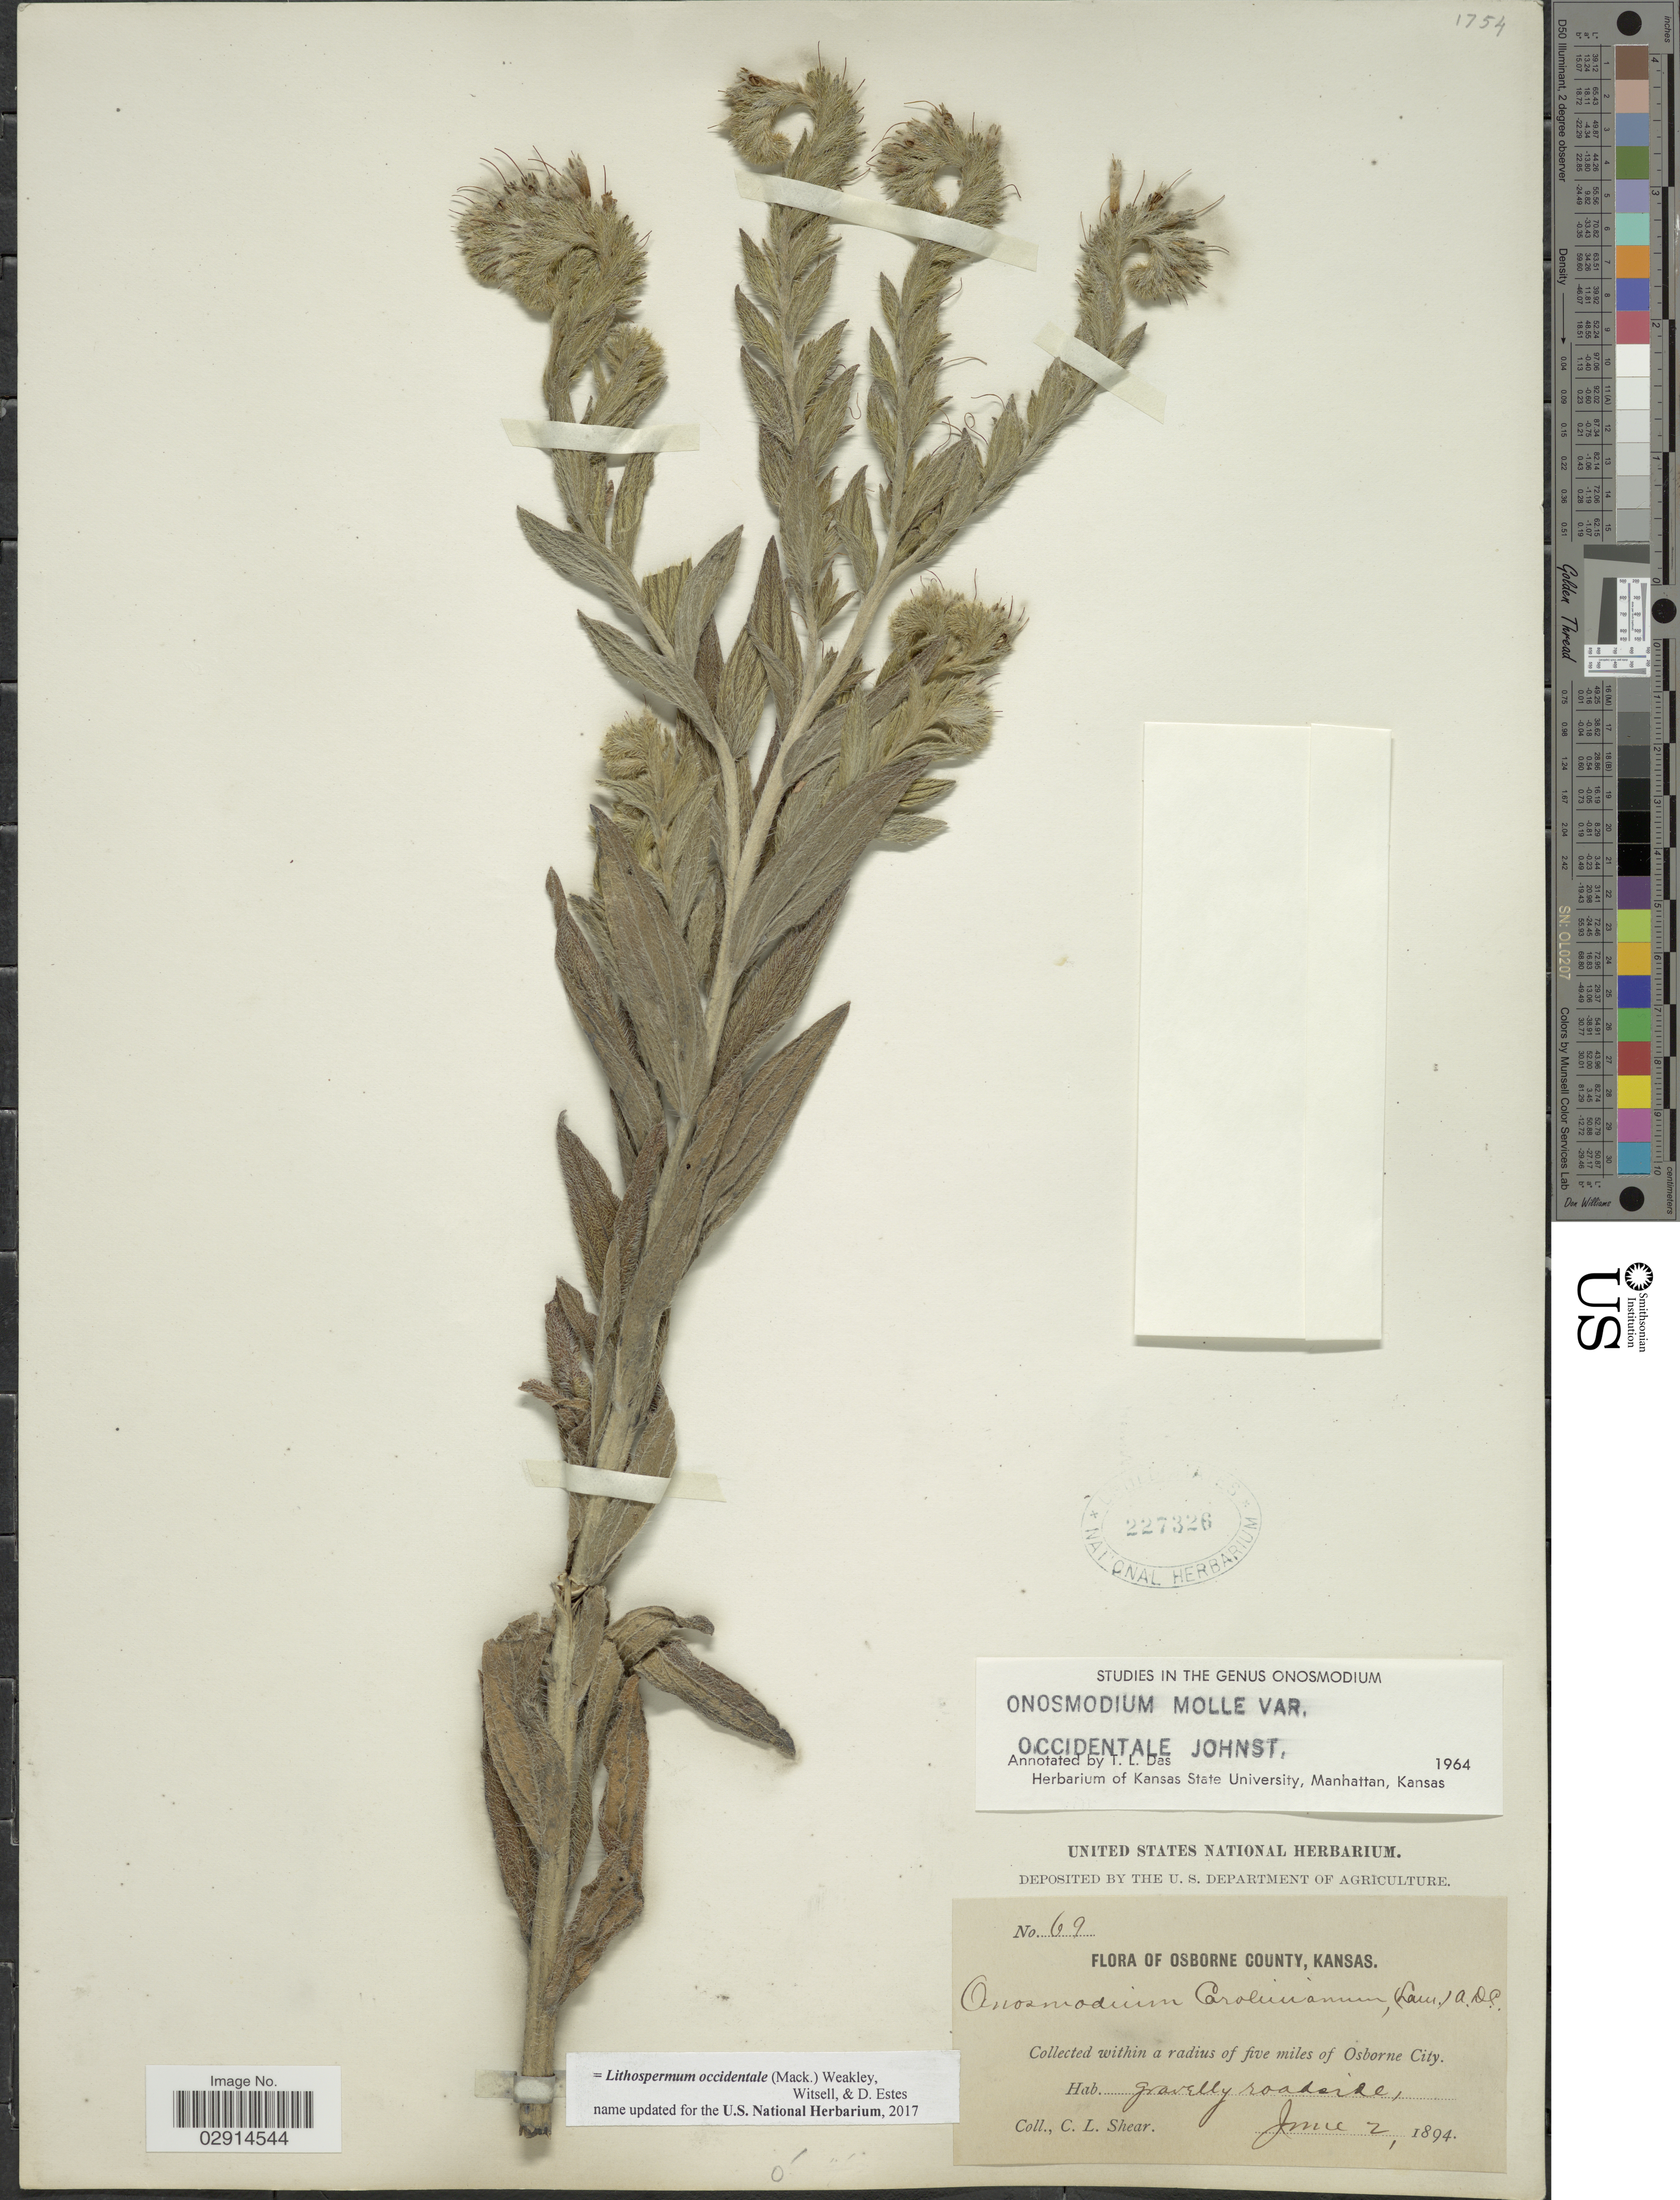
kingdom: Plantae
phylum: Tracheophyta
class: Magnoliopsida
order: Boraginales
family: Boraginaceae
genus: Lithospermum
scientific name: Lithospermum occidentale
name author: (Mack.) Weakley et al.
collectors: C. L. Shear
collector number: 69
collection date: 1894-06-02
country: United States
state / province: Kansas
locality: Osborne County. Within a radius of five miles of Osborne City.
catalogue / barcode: US 227326